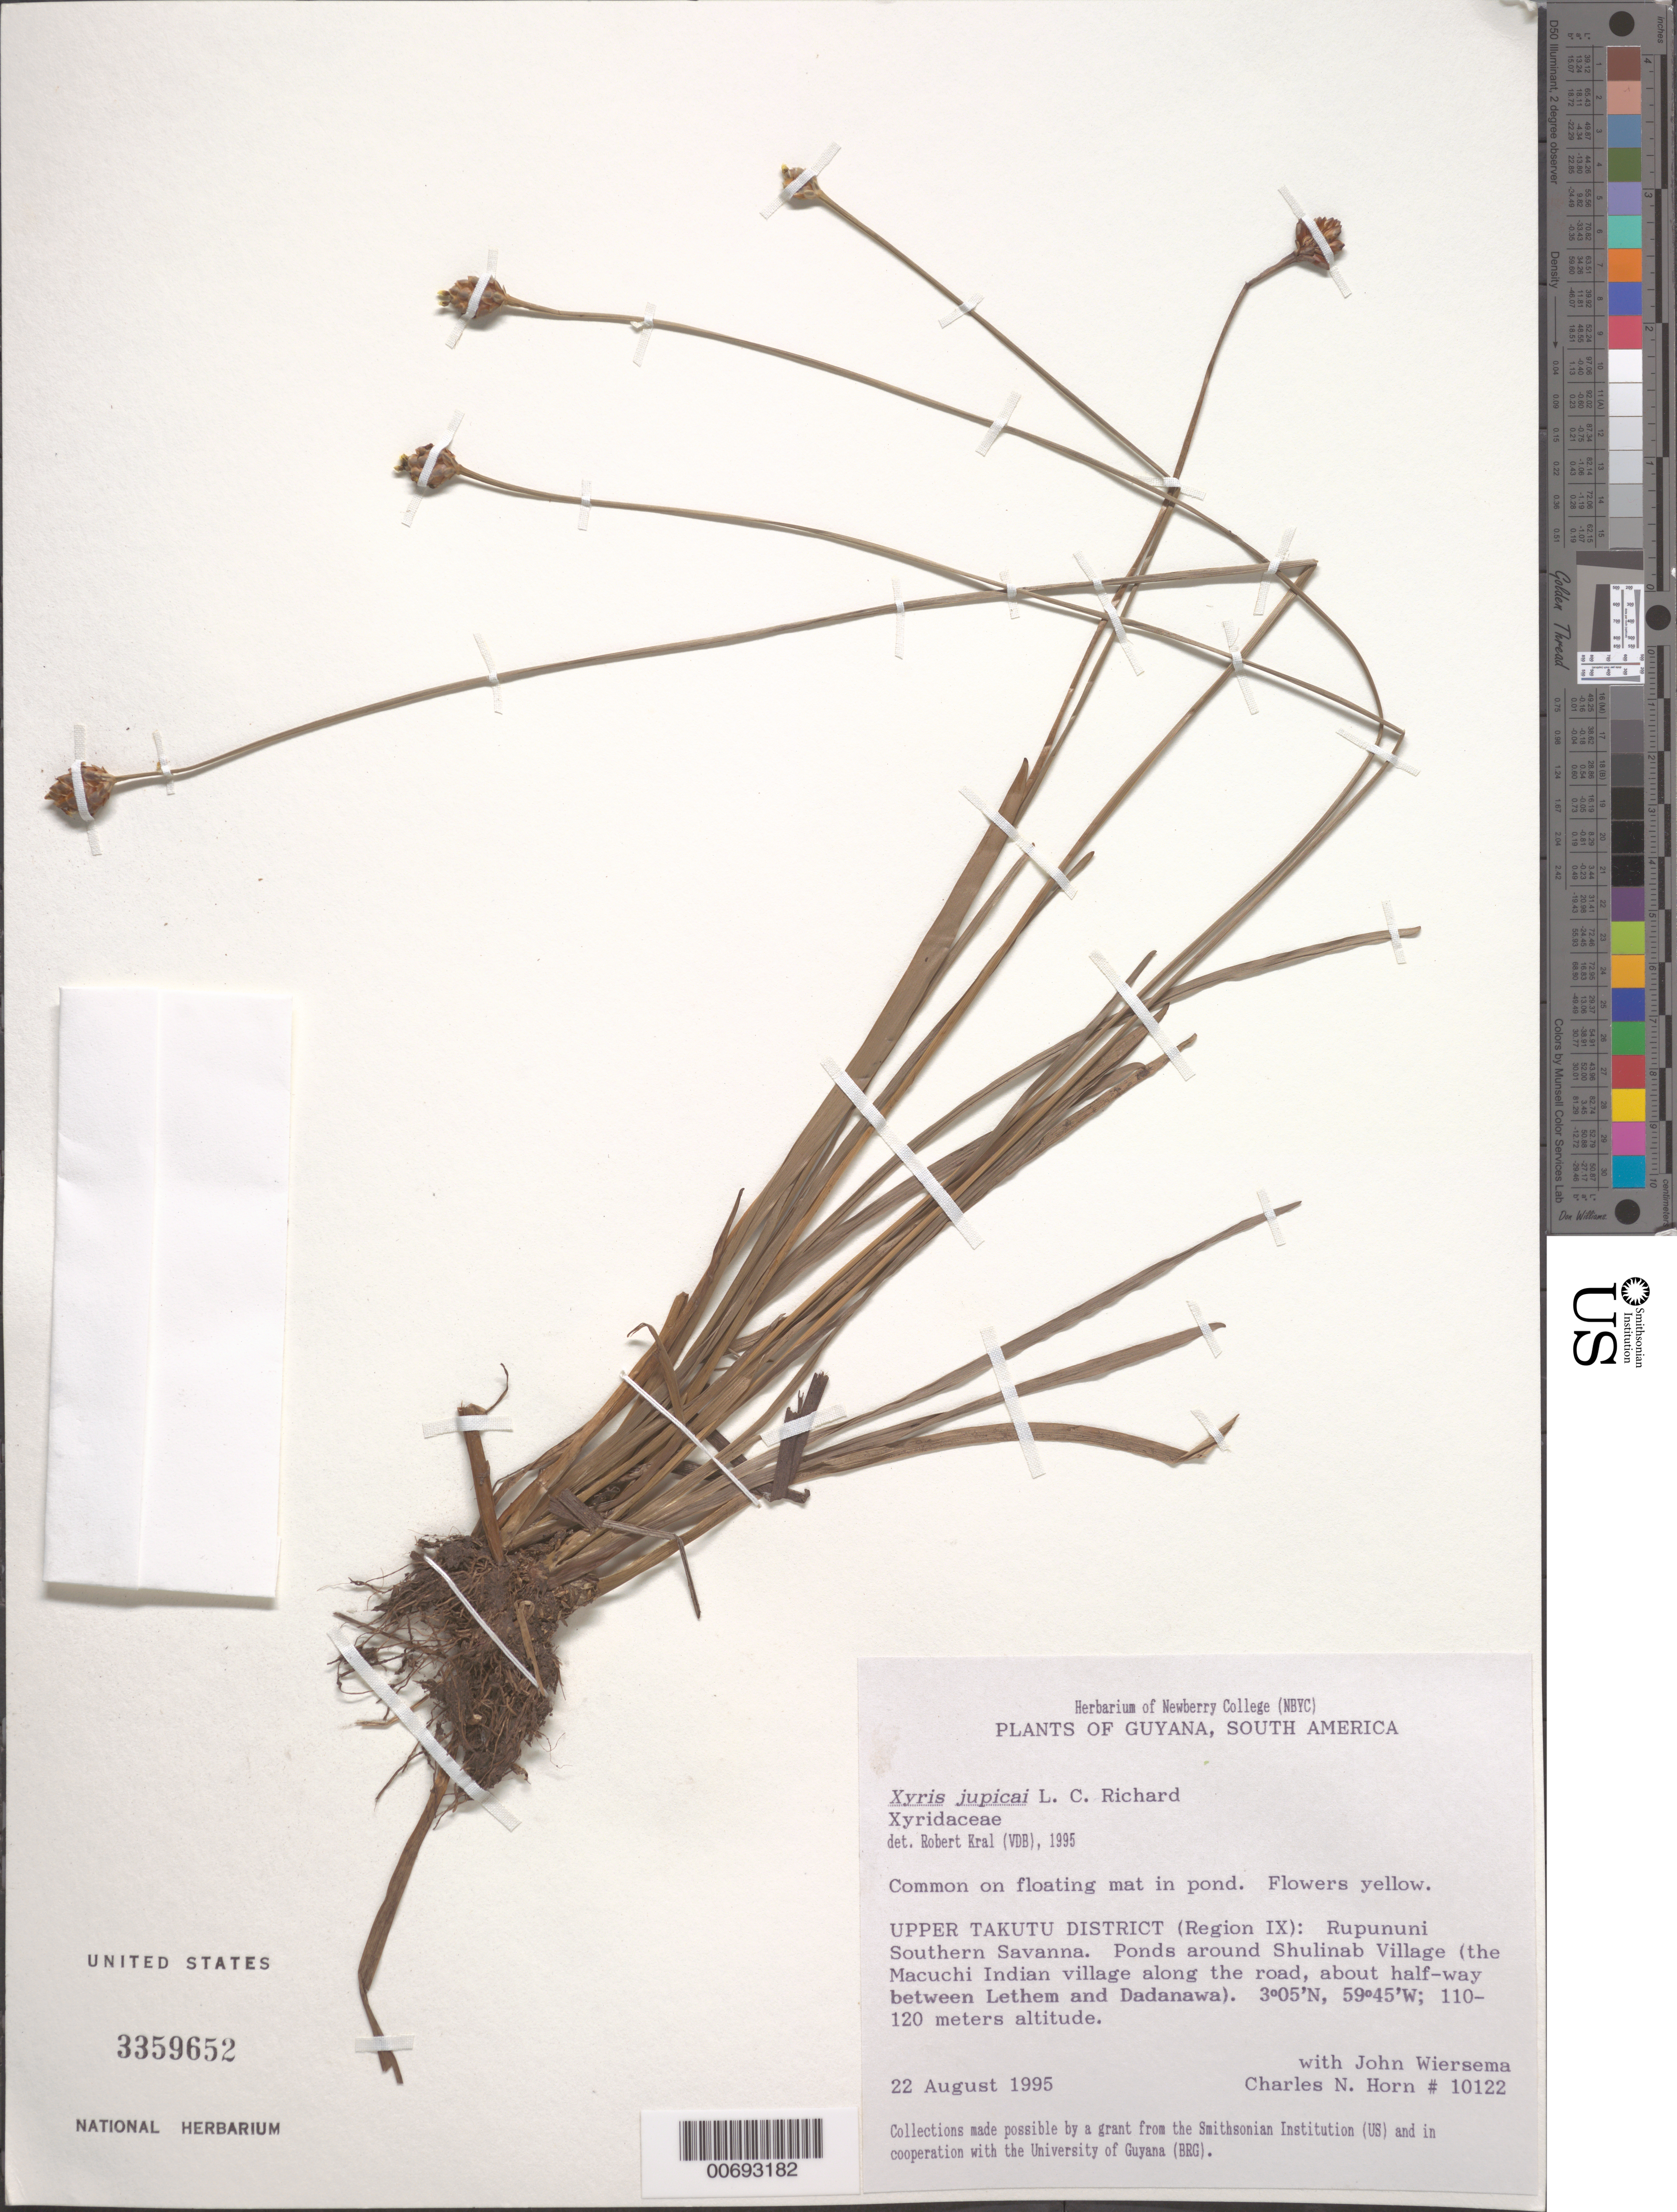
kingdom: Plantae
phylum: Tracheophyta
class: Liliopsida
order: Poales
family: Xyridaceae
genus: Xyris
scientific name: Xyris jupicai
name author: Rich.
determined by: Kral, Robert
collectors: C. N. Horn & J. H. Wiersema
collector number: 10122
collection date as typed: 22-Aug-95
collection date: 1995-08-22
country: Guyana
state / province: U. Takutu-U. Essequibo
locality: Rupununi Southern Savanna, near Shulinab Village, betw. Lethem & Dadanawa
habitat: Floating mat in pond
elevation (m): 110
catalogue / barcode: US 3359652